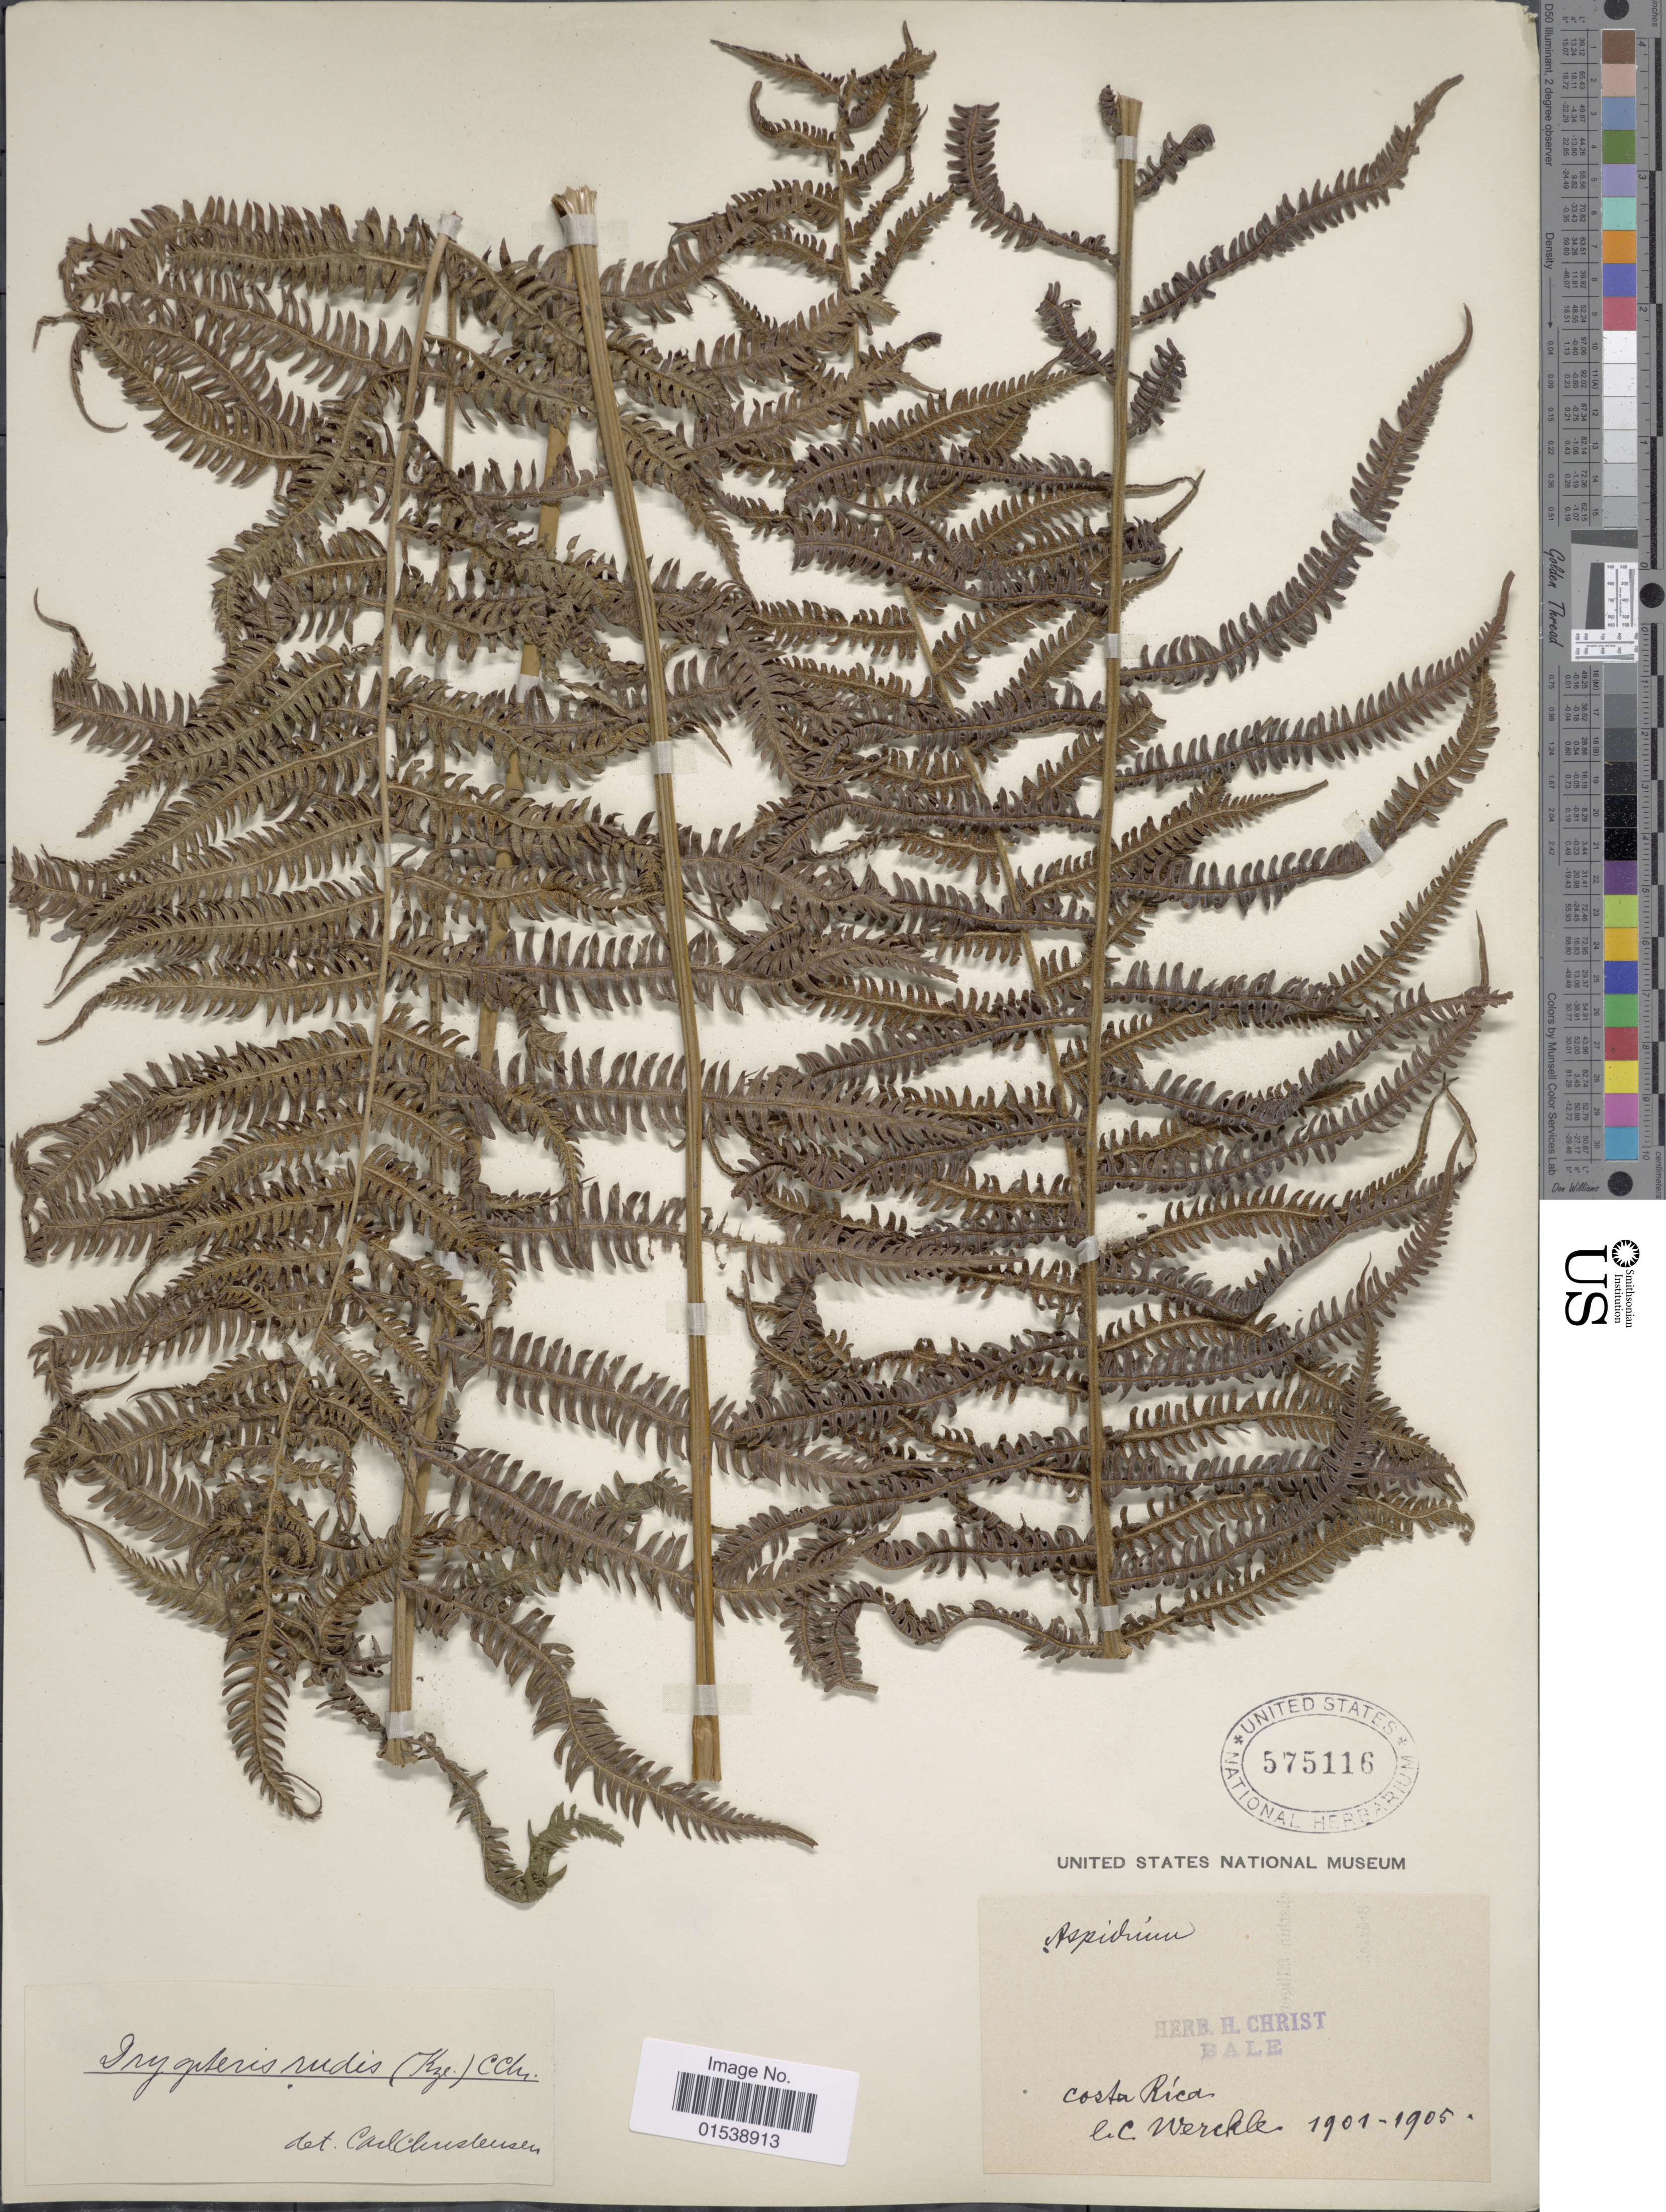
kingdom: Plantae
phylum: Tracheophyta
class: Polypodiopsida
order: Polypodiales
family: Thelypteridaceae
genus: Amauropelta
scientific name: Amauropelta rudis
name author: (Kunze) Pic. Serm.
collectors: C. Wercklé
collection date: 1901/1905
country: Costa Rica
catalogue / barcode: US 575116